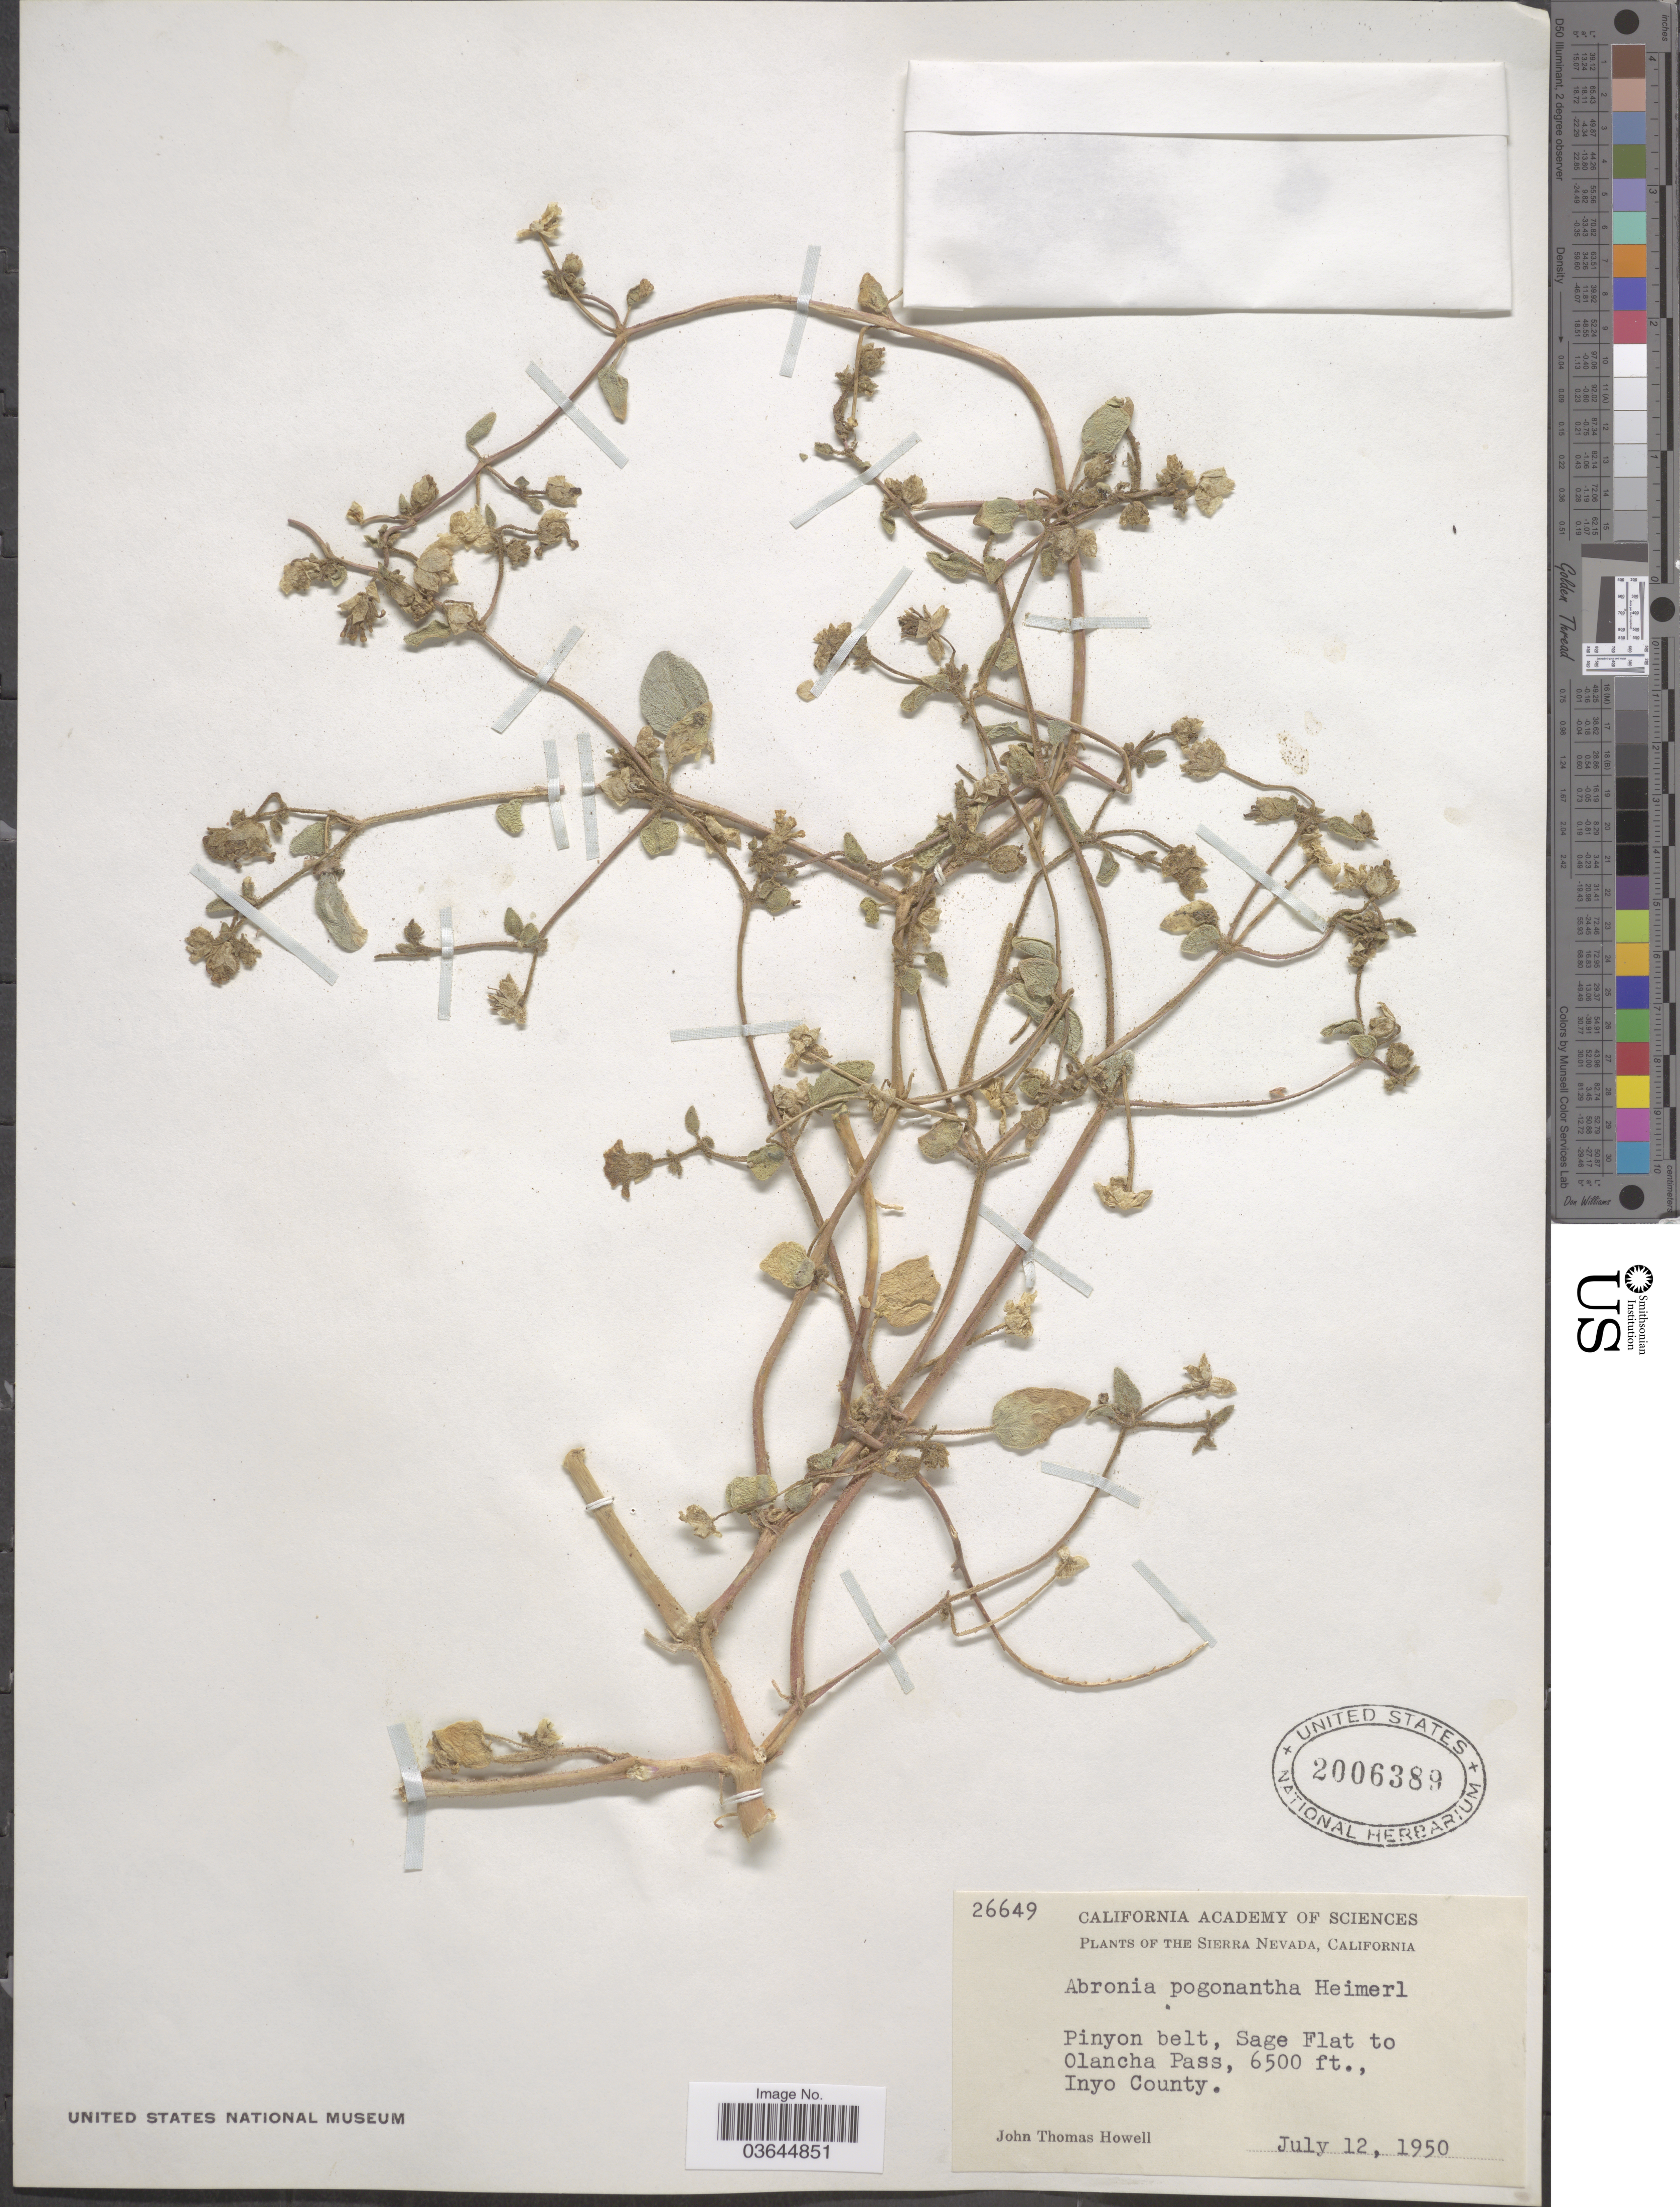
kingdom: Plantae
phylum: Tracheophyta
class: Magnoliopsida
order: Caryophyllales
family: Nyctaginaceae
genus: Abronia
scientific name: Abronia pogonantha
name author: Heimerl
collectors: J. T. Howell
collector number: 26649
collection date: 1950-07-12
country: United States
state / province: California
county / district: Inyo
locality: Sierra Nevada. Pinyon belt, Sage Flat to Olancha Pass. Inyo County.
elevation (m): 1981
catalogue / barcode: US 2006389